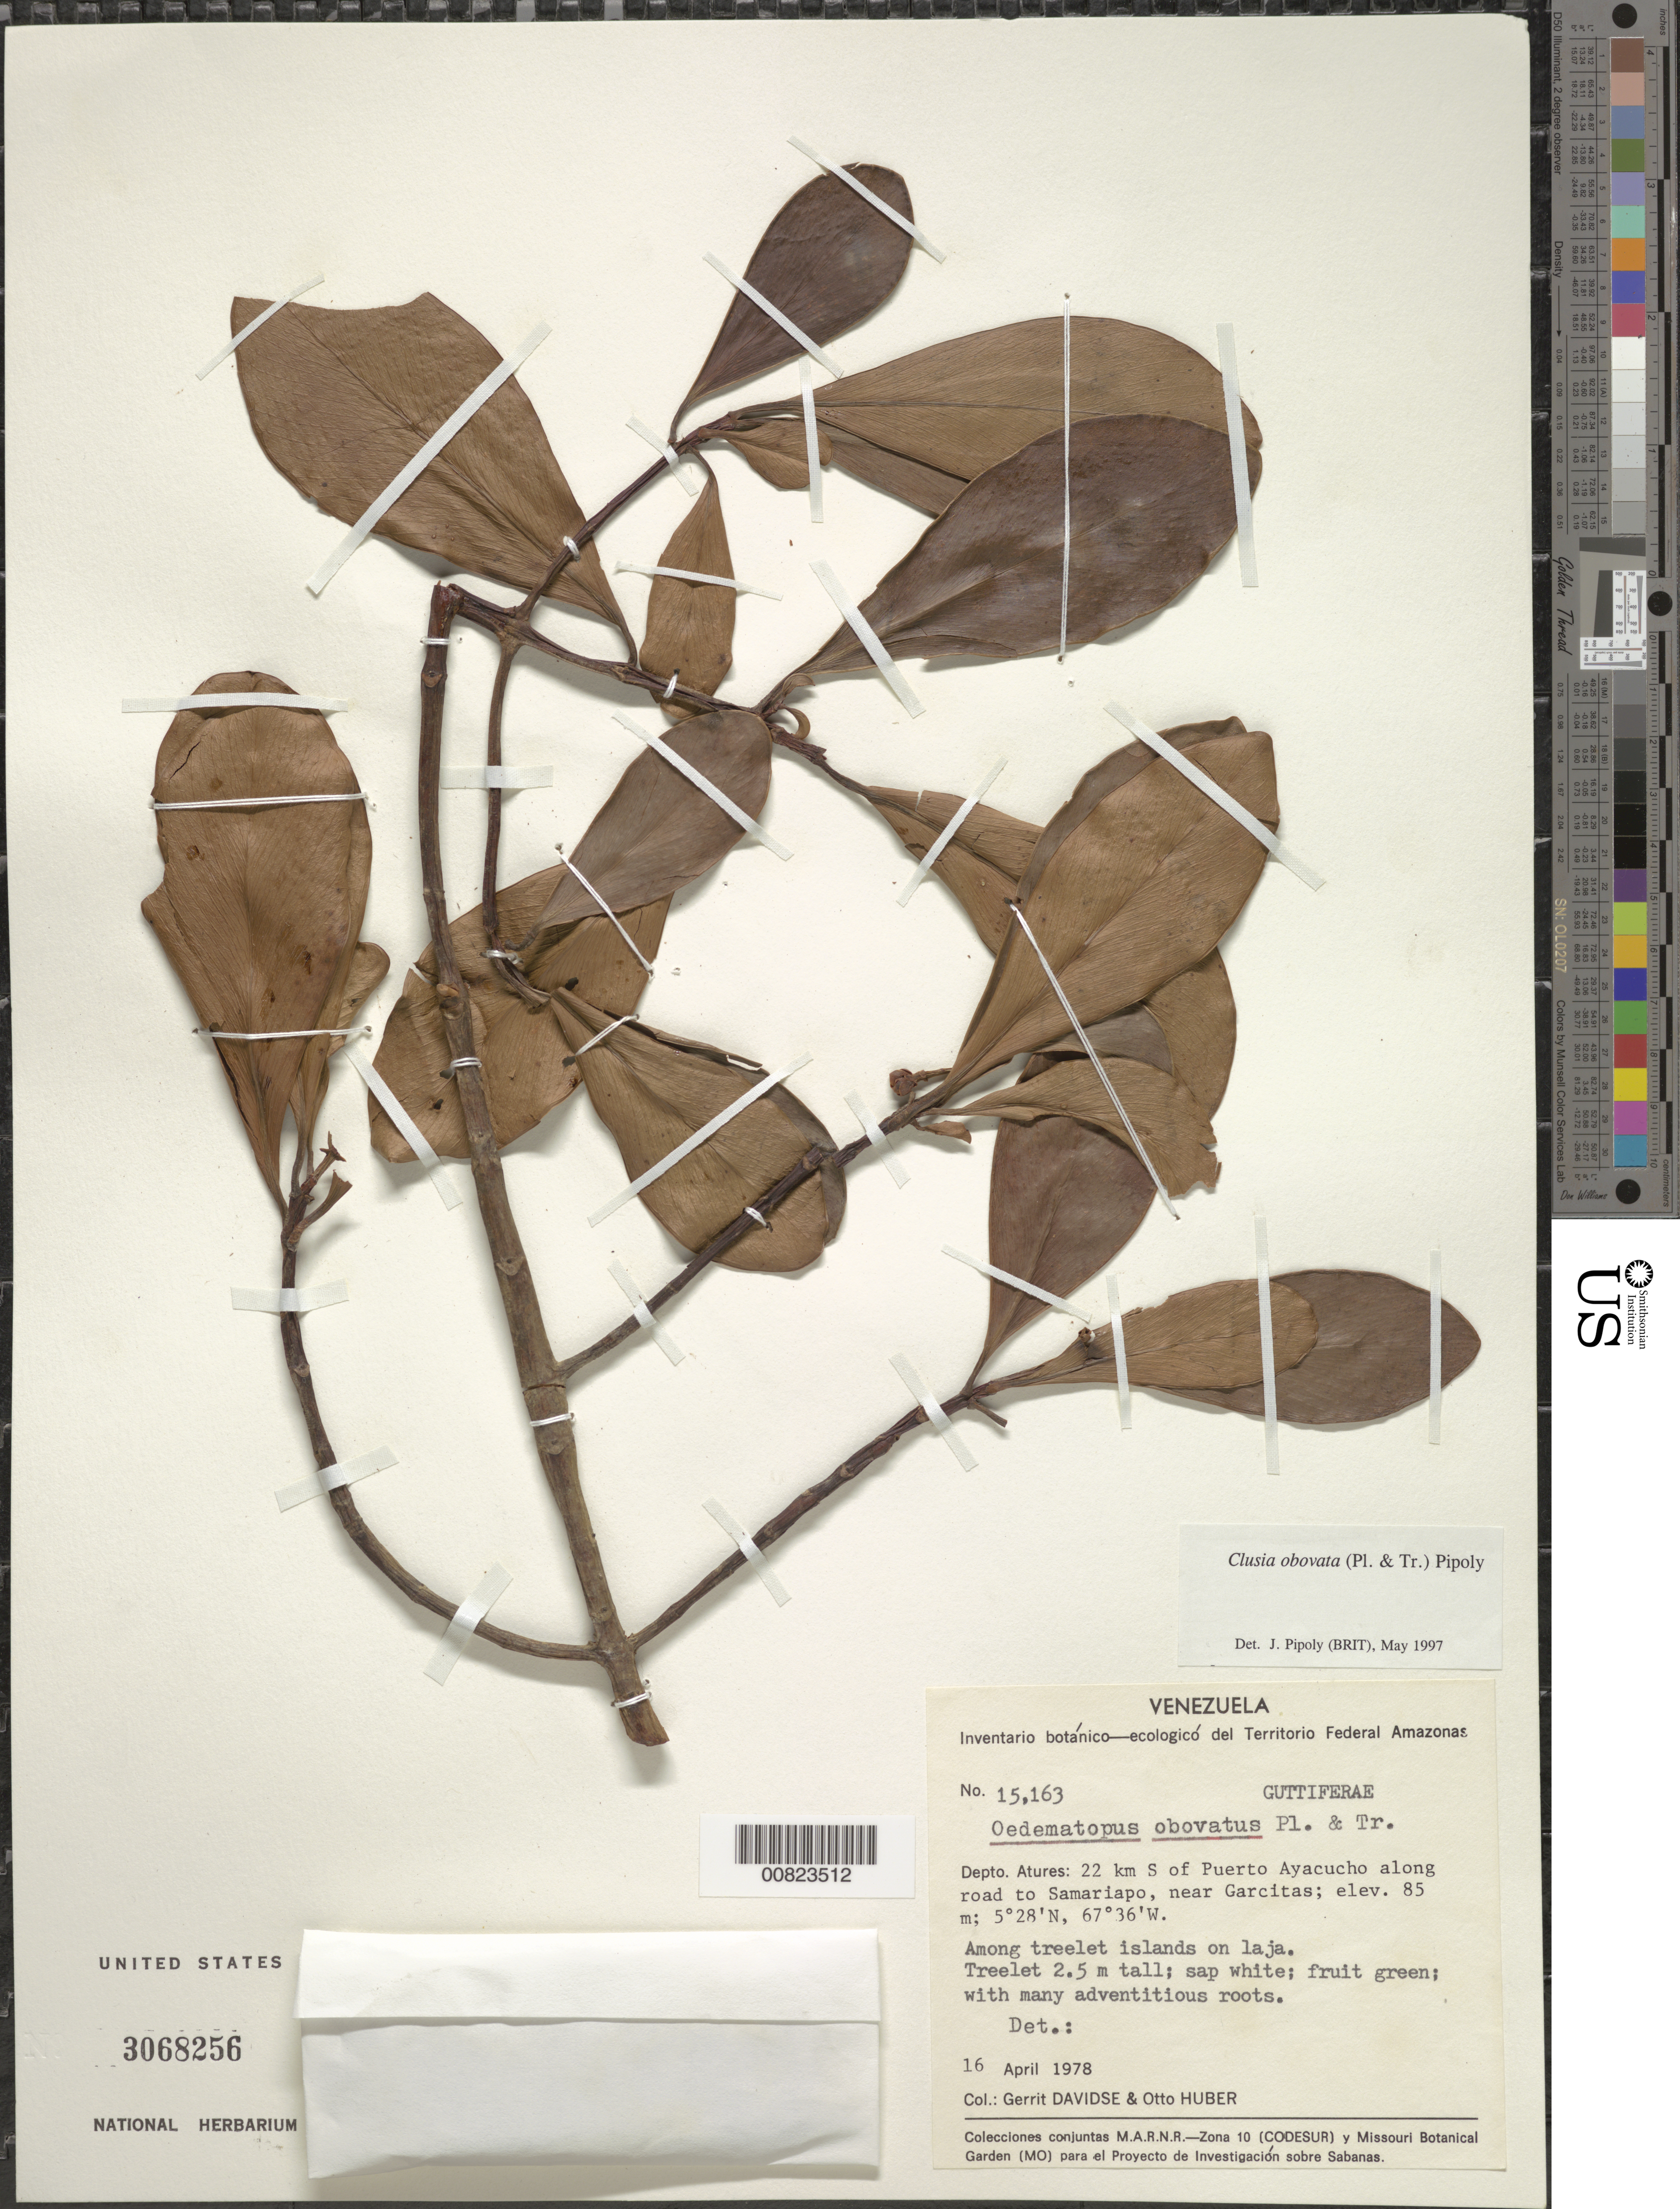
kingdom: Plantae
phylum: Tracheophyta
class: Magnoliopsida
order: Malpighiales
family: Clusiaceae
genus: Clusia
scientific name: Clusia obovata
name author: (Spruce ex Planch. & Triana) Pipoly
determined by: Pipoly, J. J., III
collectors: G. Davidse & O. Huber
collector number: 15163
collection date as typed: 16-Apr-78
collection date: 1978-04-16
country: Venezuela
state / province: Amazonas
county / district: Atures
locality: Puerto Ayacucho, 22 km S of along road to Samariapo, near Garcitas, Río Orinoco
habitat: Among treelet islands on laja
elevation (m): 85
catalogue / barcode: US 3068256